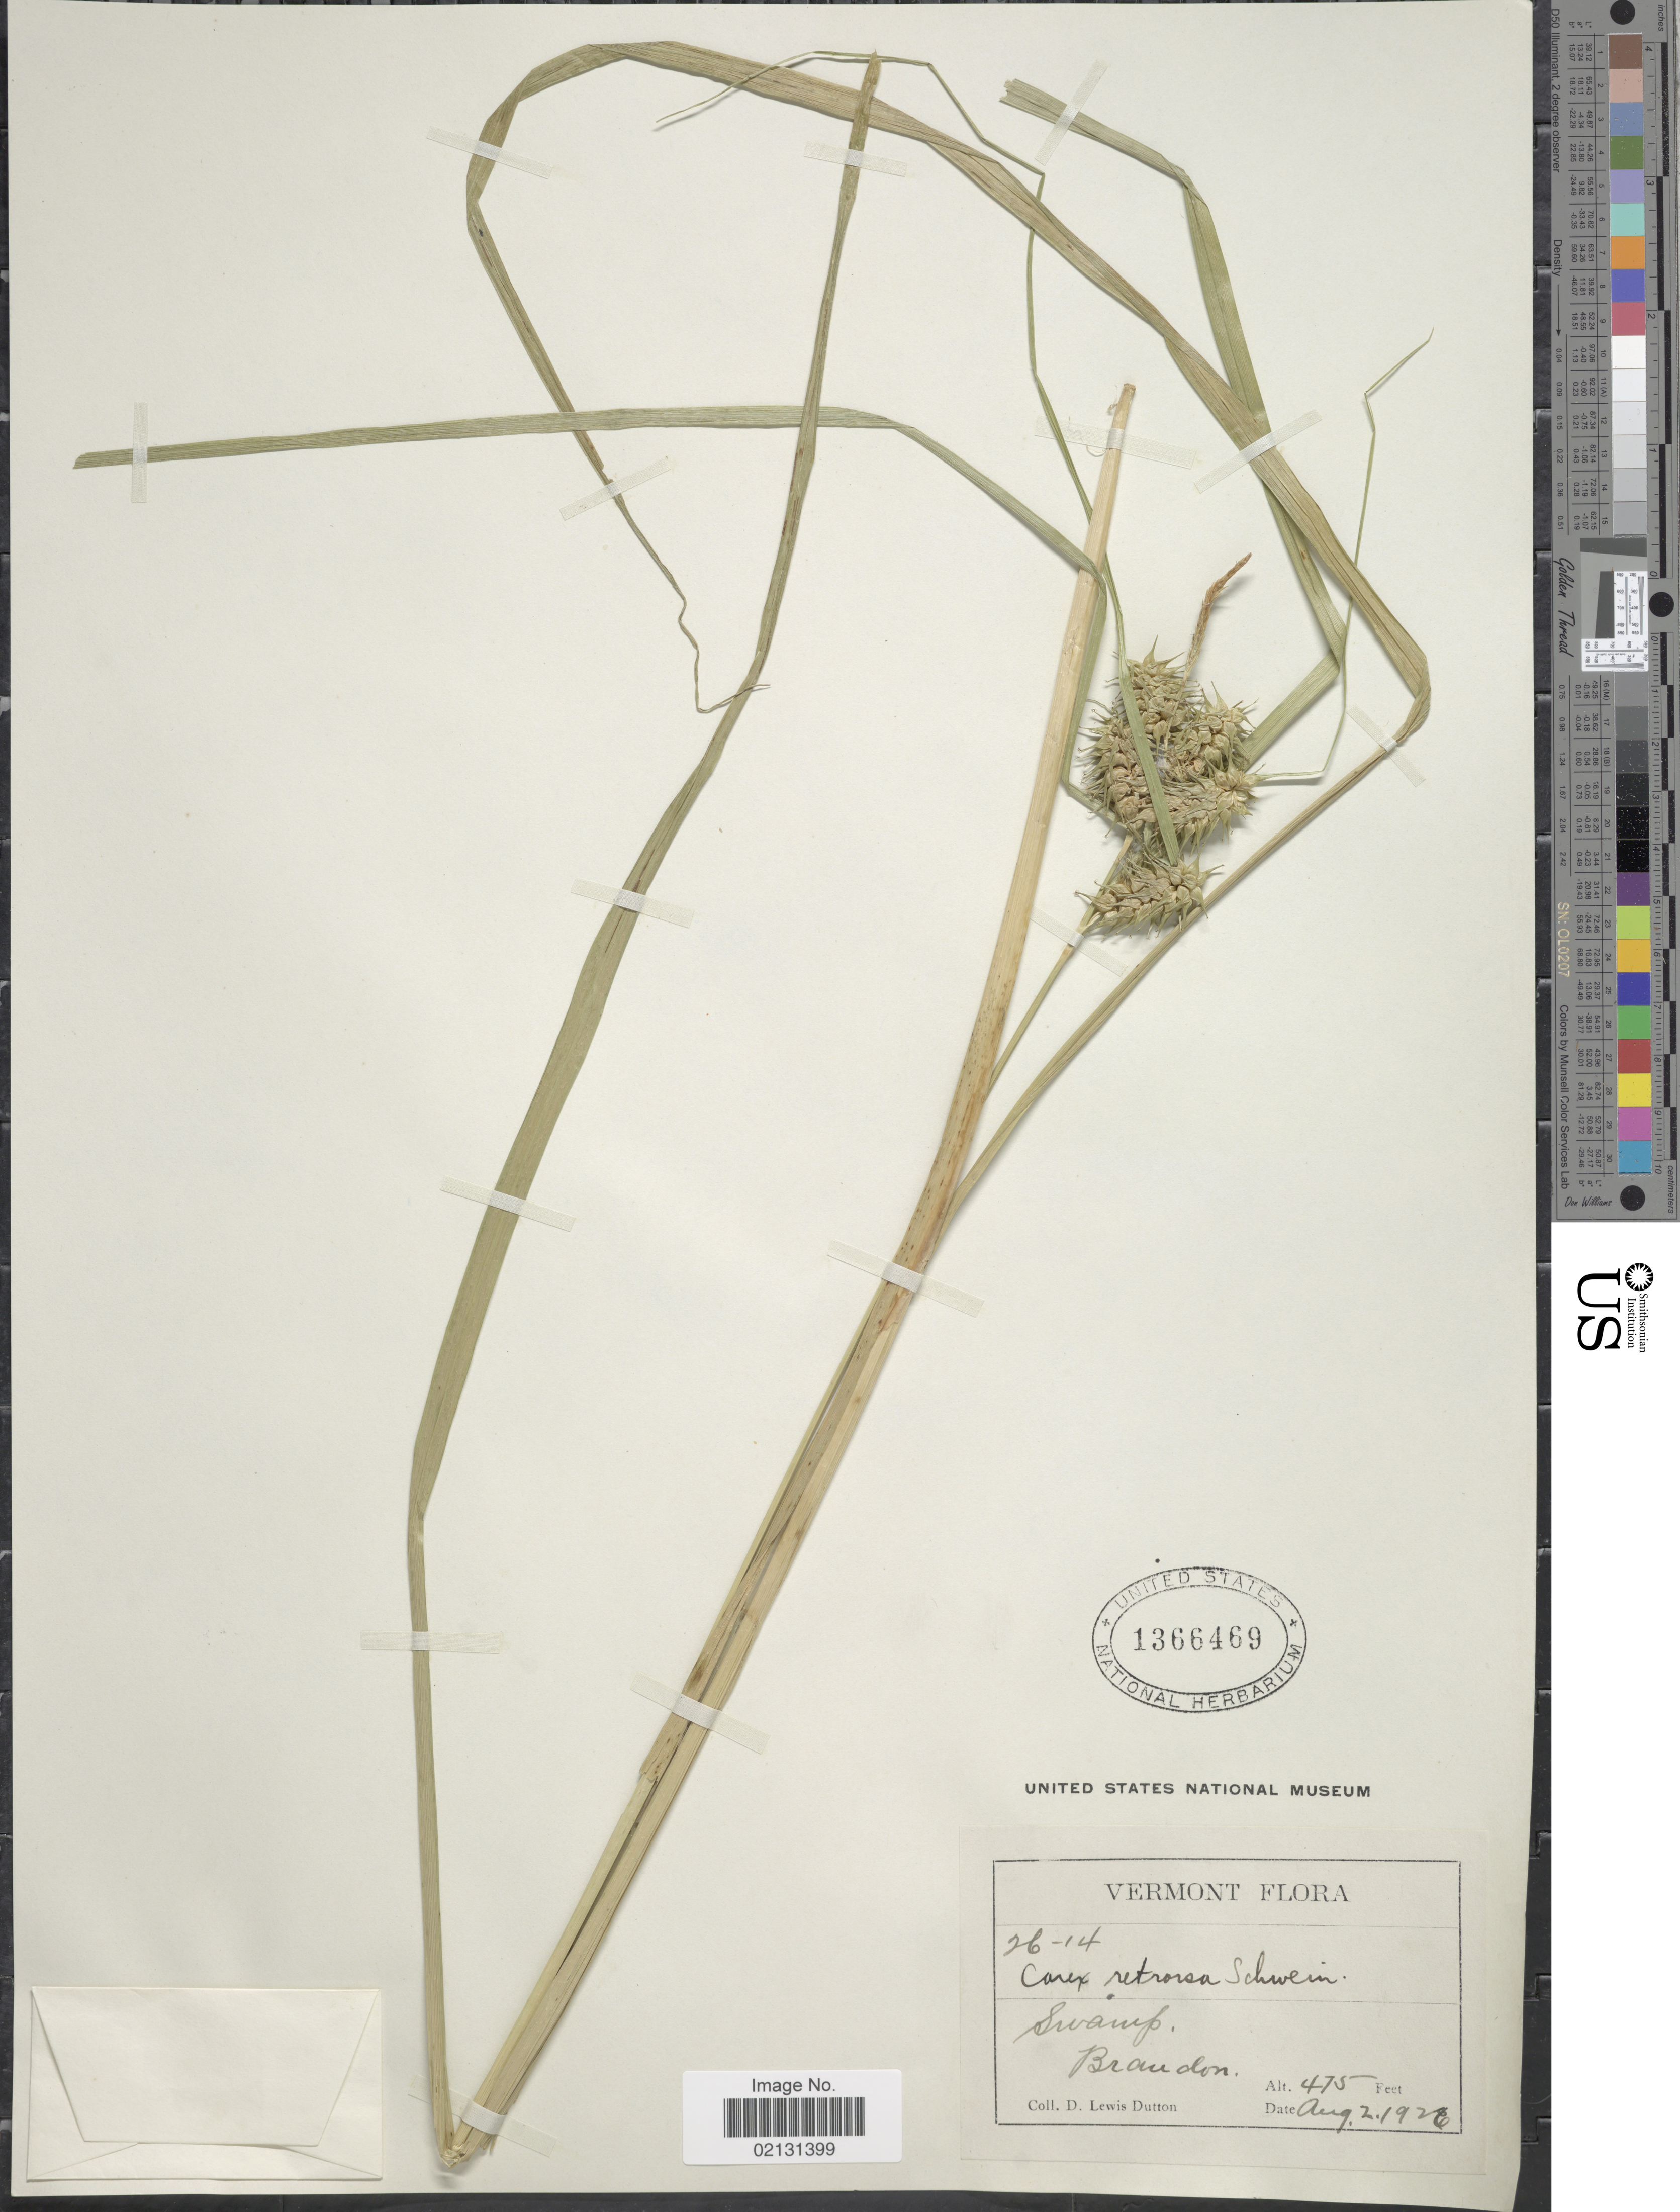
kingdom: Plantae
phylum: Tracheophyta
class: Liliopsida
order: Poales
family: Cyperaceae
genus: Carex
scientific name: Carex retrorsa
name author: Schwein.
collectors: D. Dutton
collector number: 26-14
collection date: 1926-08-02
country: United States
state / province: Vermont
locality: Swamp, Brandon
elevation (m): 145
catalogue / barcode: US 1366469